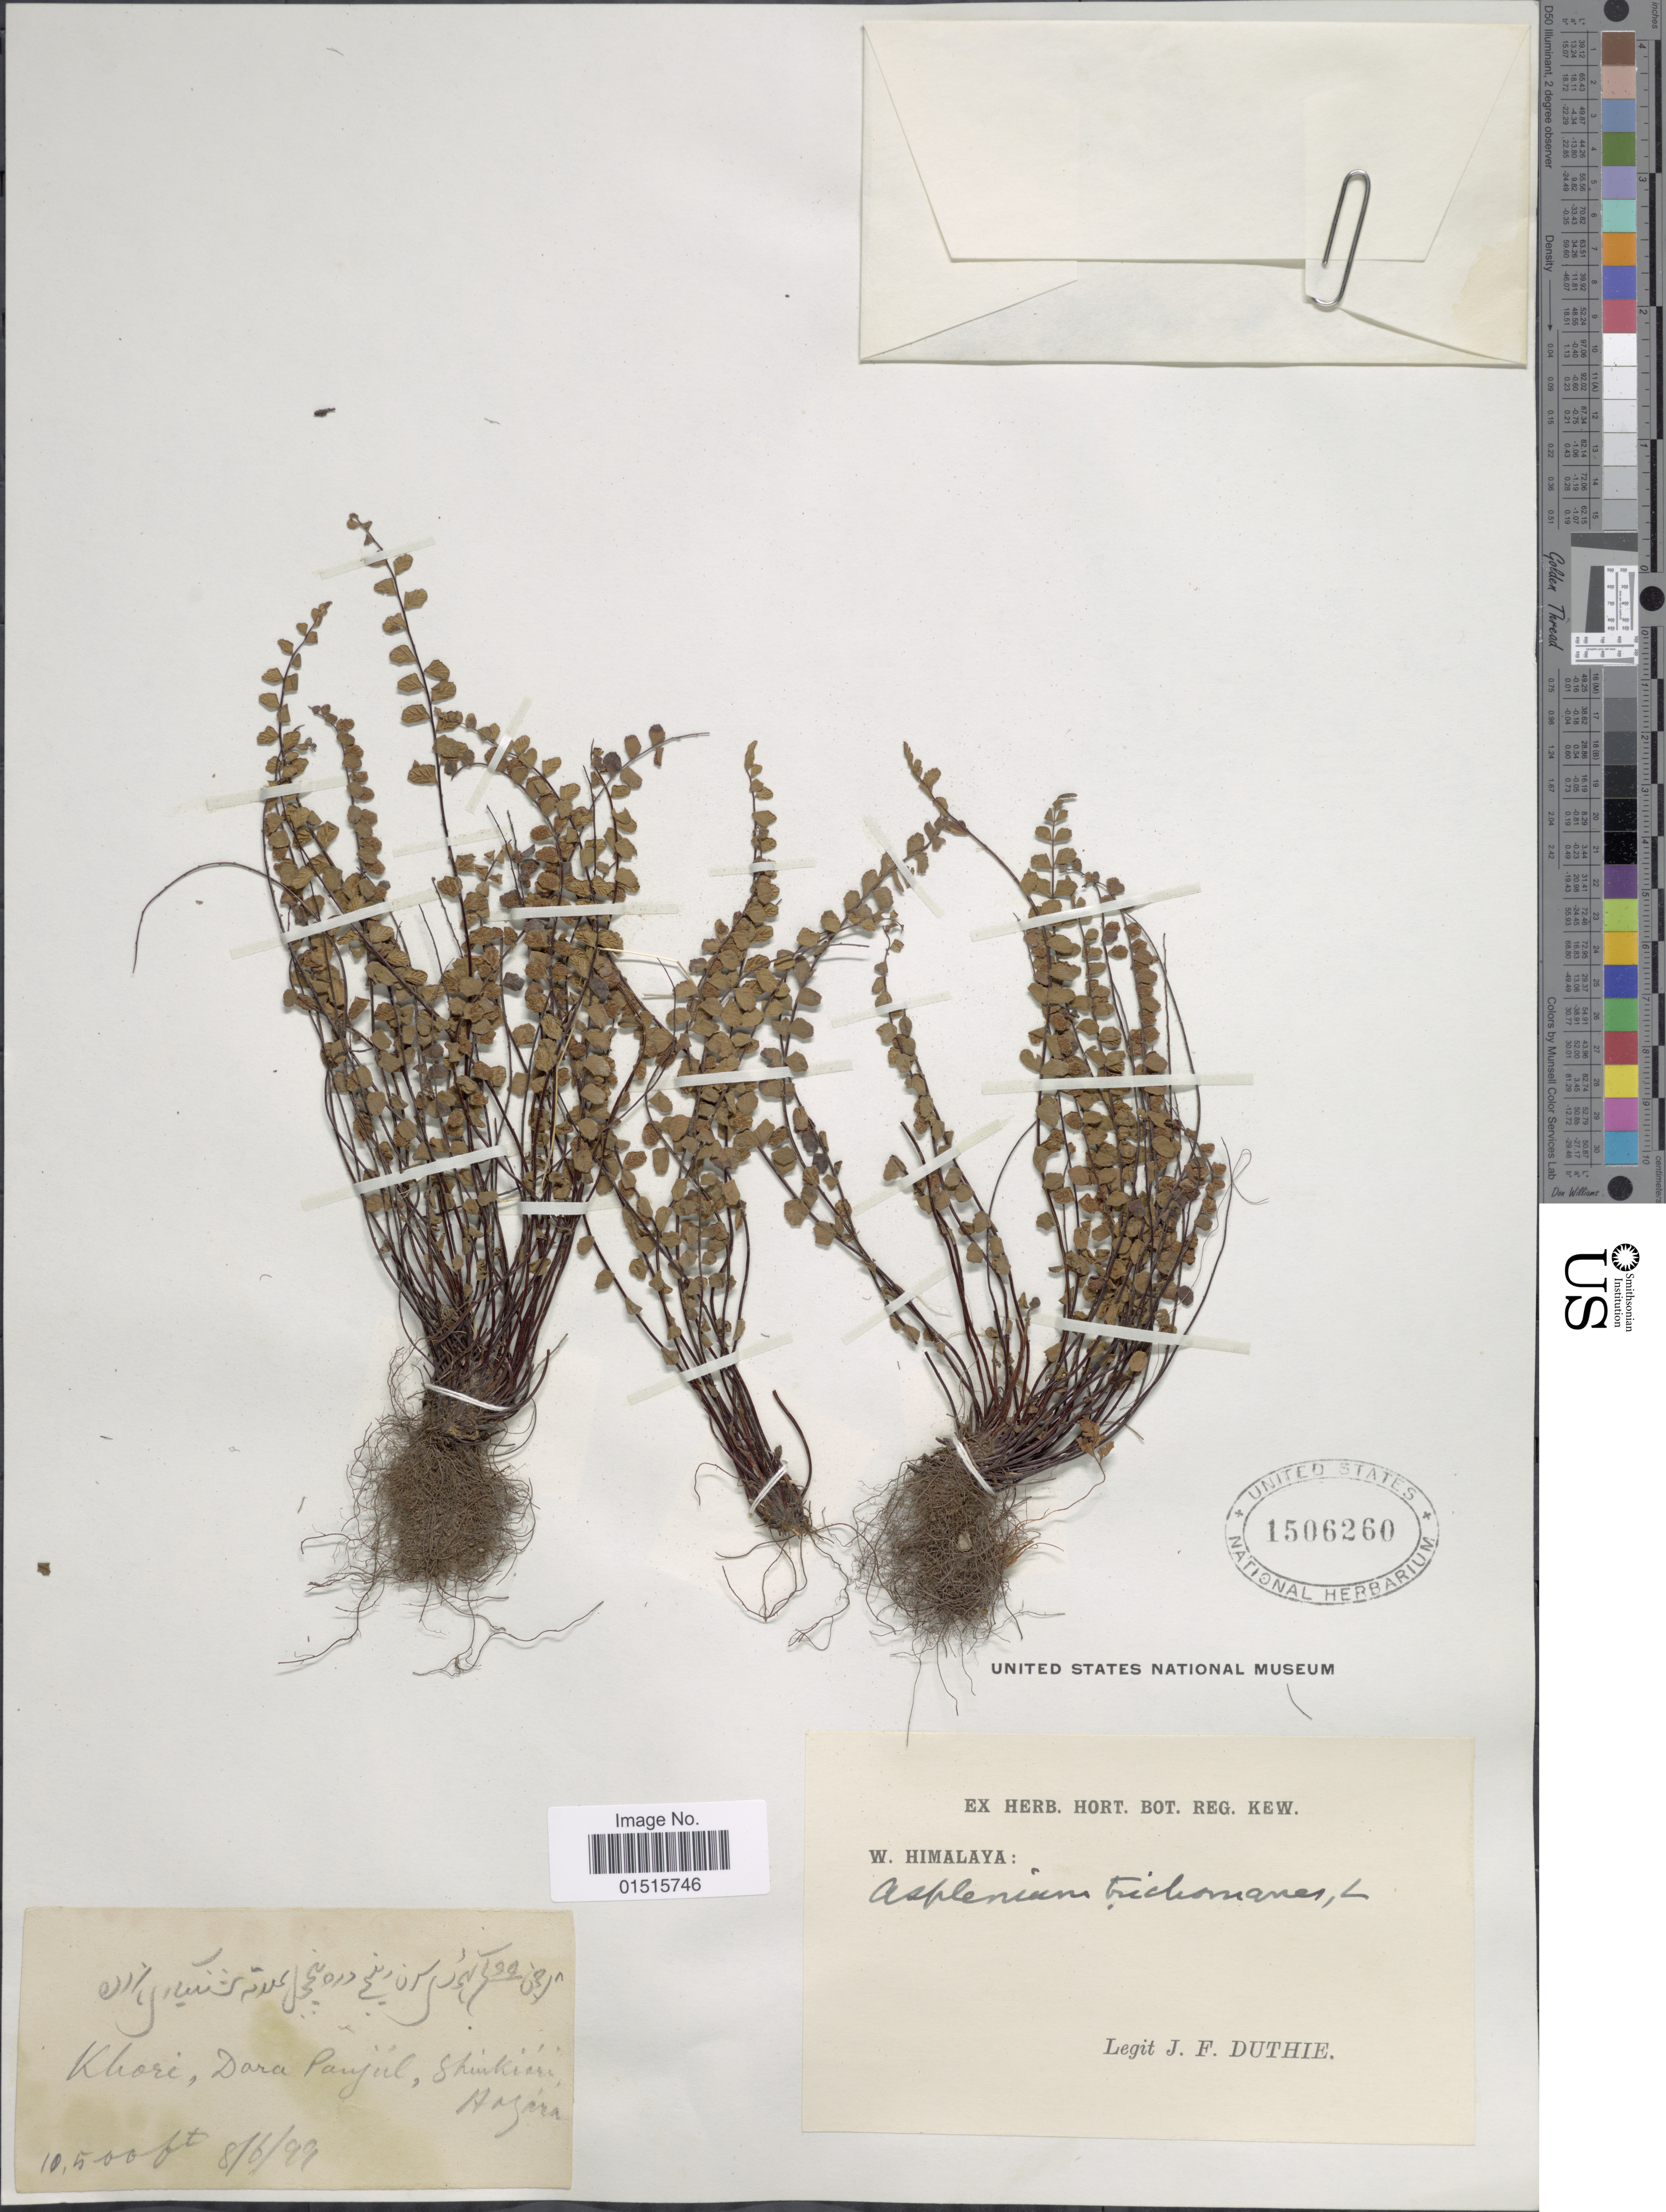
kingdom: Plantae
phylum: Tracheophyta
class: Polypodiopsida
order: Polypodiales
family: Aspleniaceae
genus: Asplenium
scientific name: Asplenium trichomanes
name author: L.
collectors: J. F. Duthie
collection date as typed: Transcribed d/m/y: 8/6/99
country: Pakistan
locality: West Himalaya: Khori, Dara Panjul, Shinkiari, Hazara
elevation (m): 3200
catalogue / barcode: US 1506260